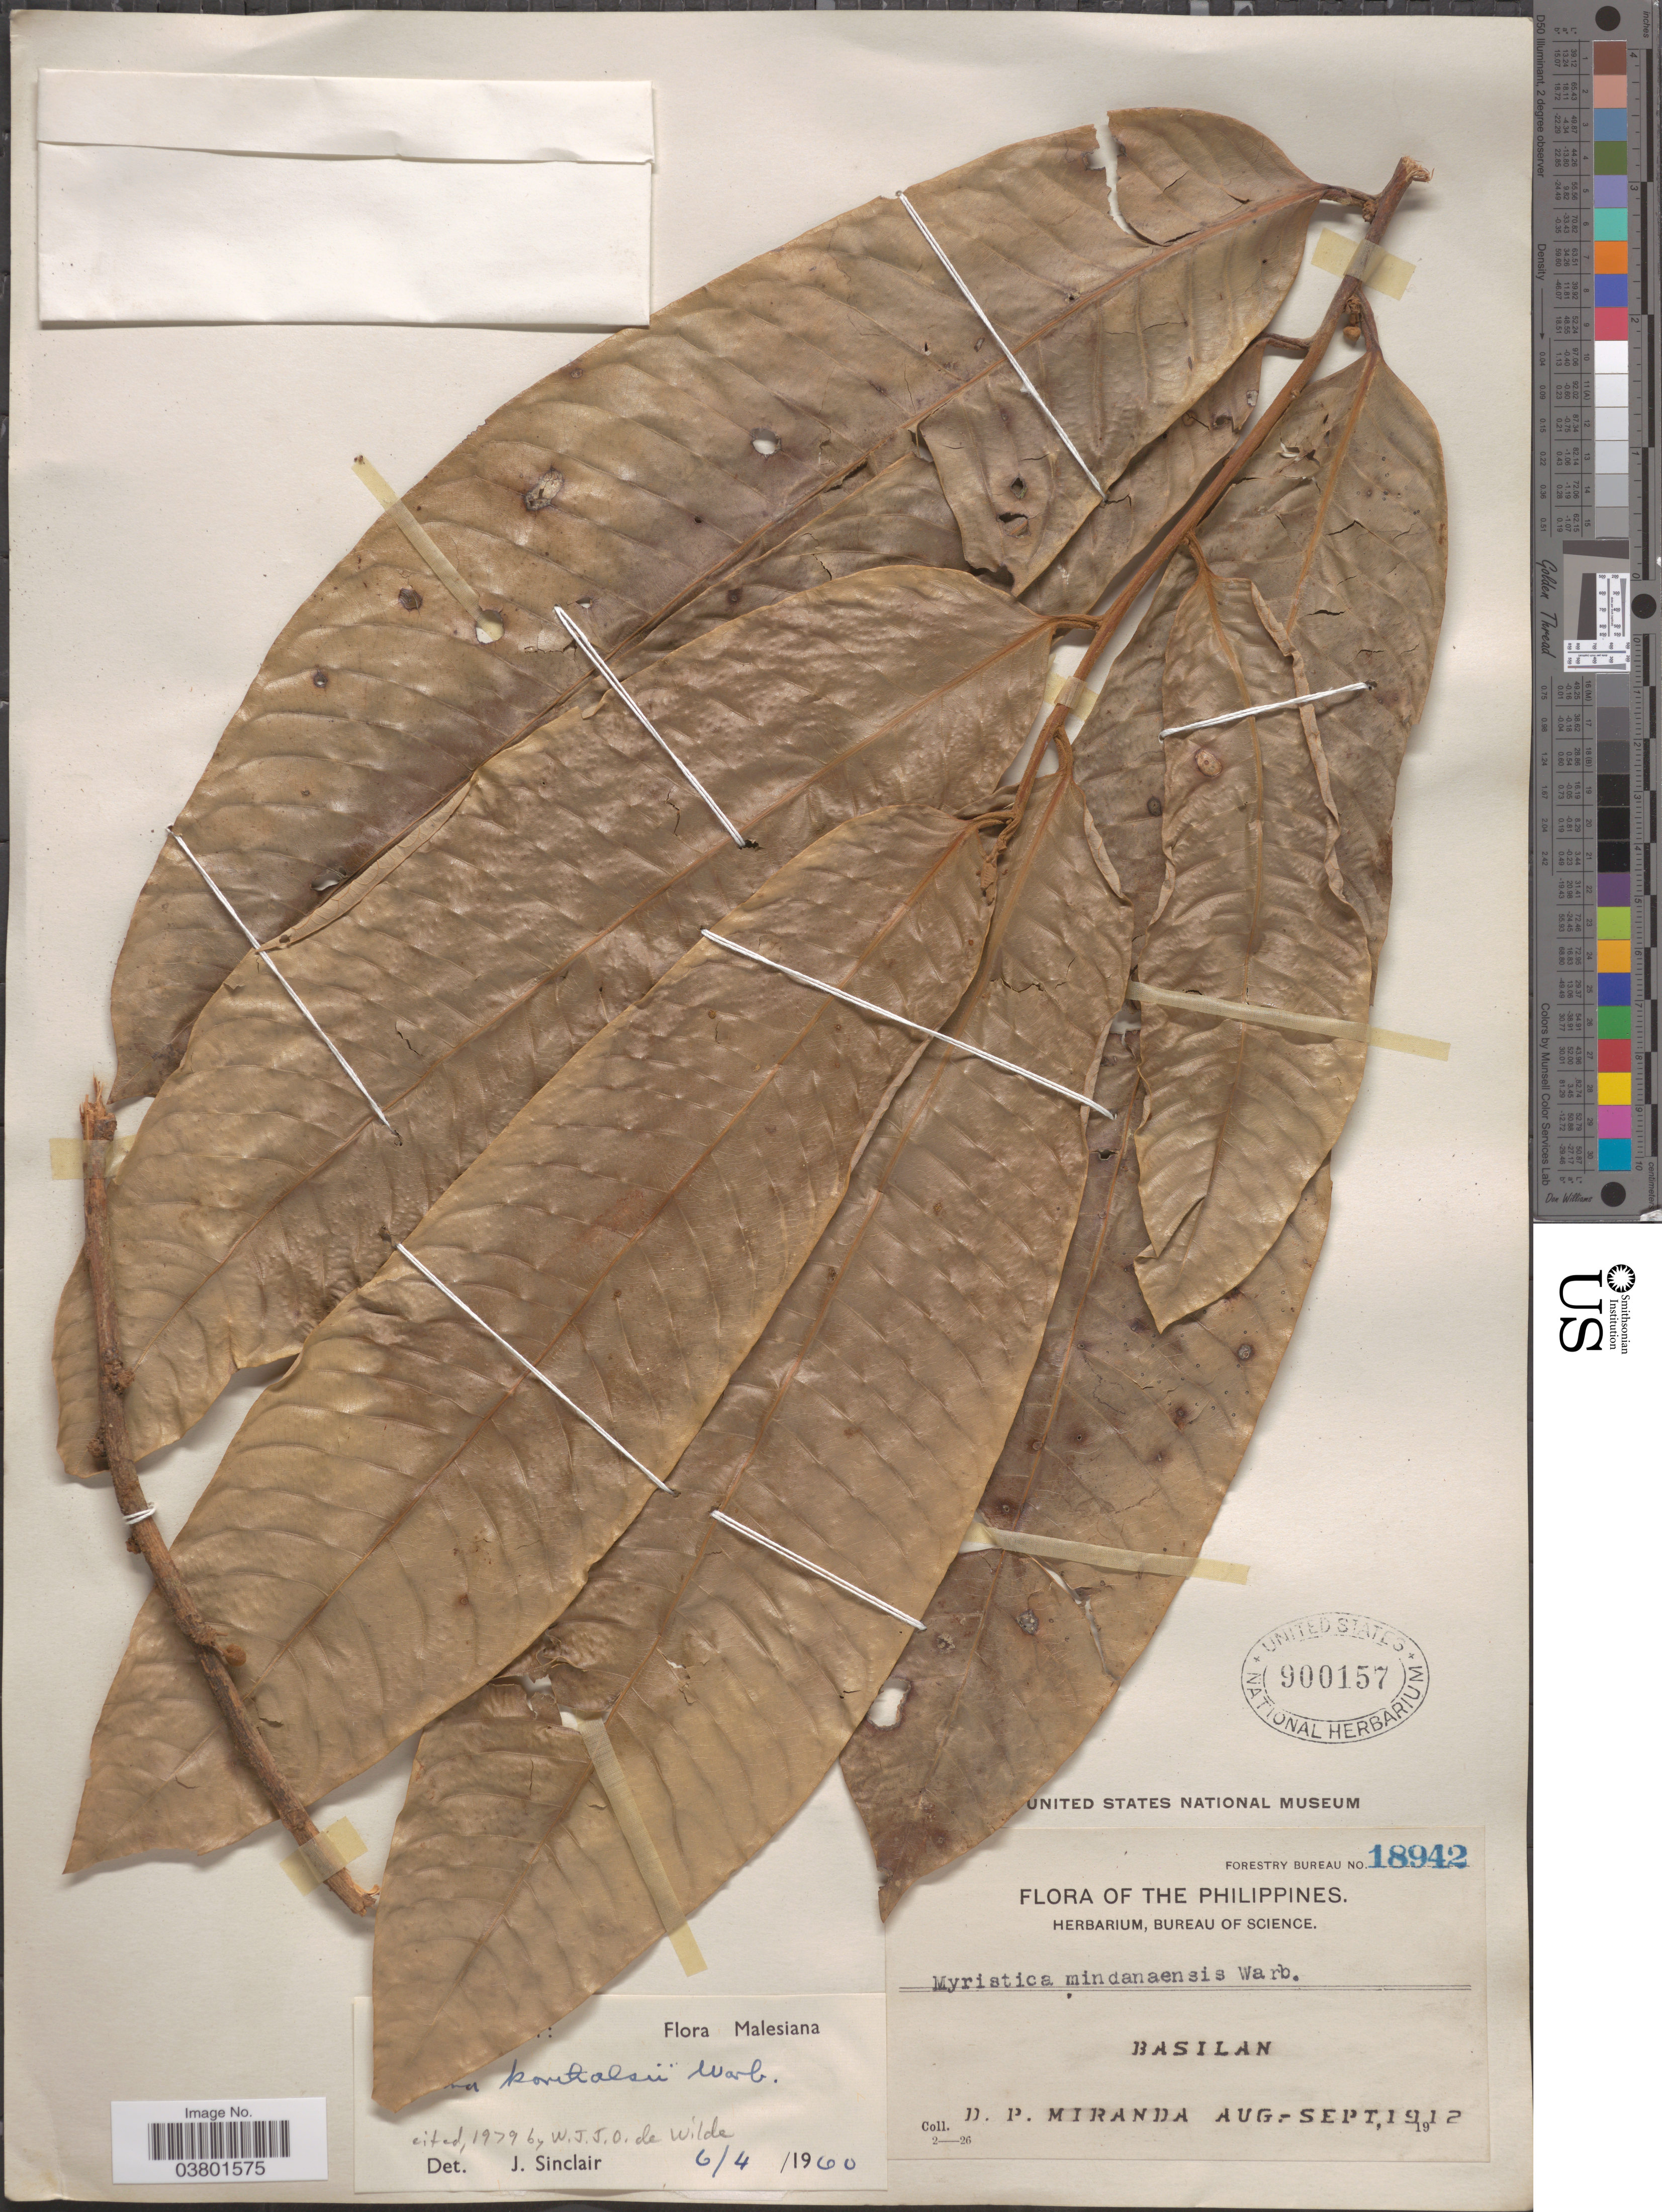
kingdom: Plantae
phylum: Tracheophyta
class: Magnoliopsida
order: Magnoliales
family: Myristicaceae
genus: Knema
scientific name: Knema korthalsii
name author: Warb.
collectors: D. P. Miranda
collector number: Forestry Bureau 18942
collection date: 1912-08/1912-09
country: Philippines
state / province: Muslim Mindanao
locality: Basilan.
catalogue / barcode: US 900157